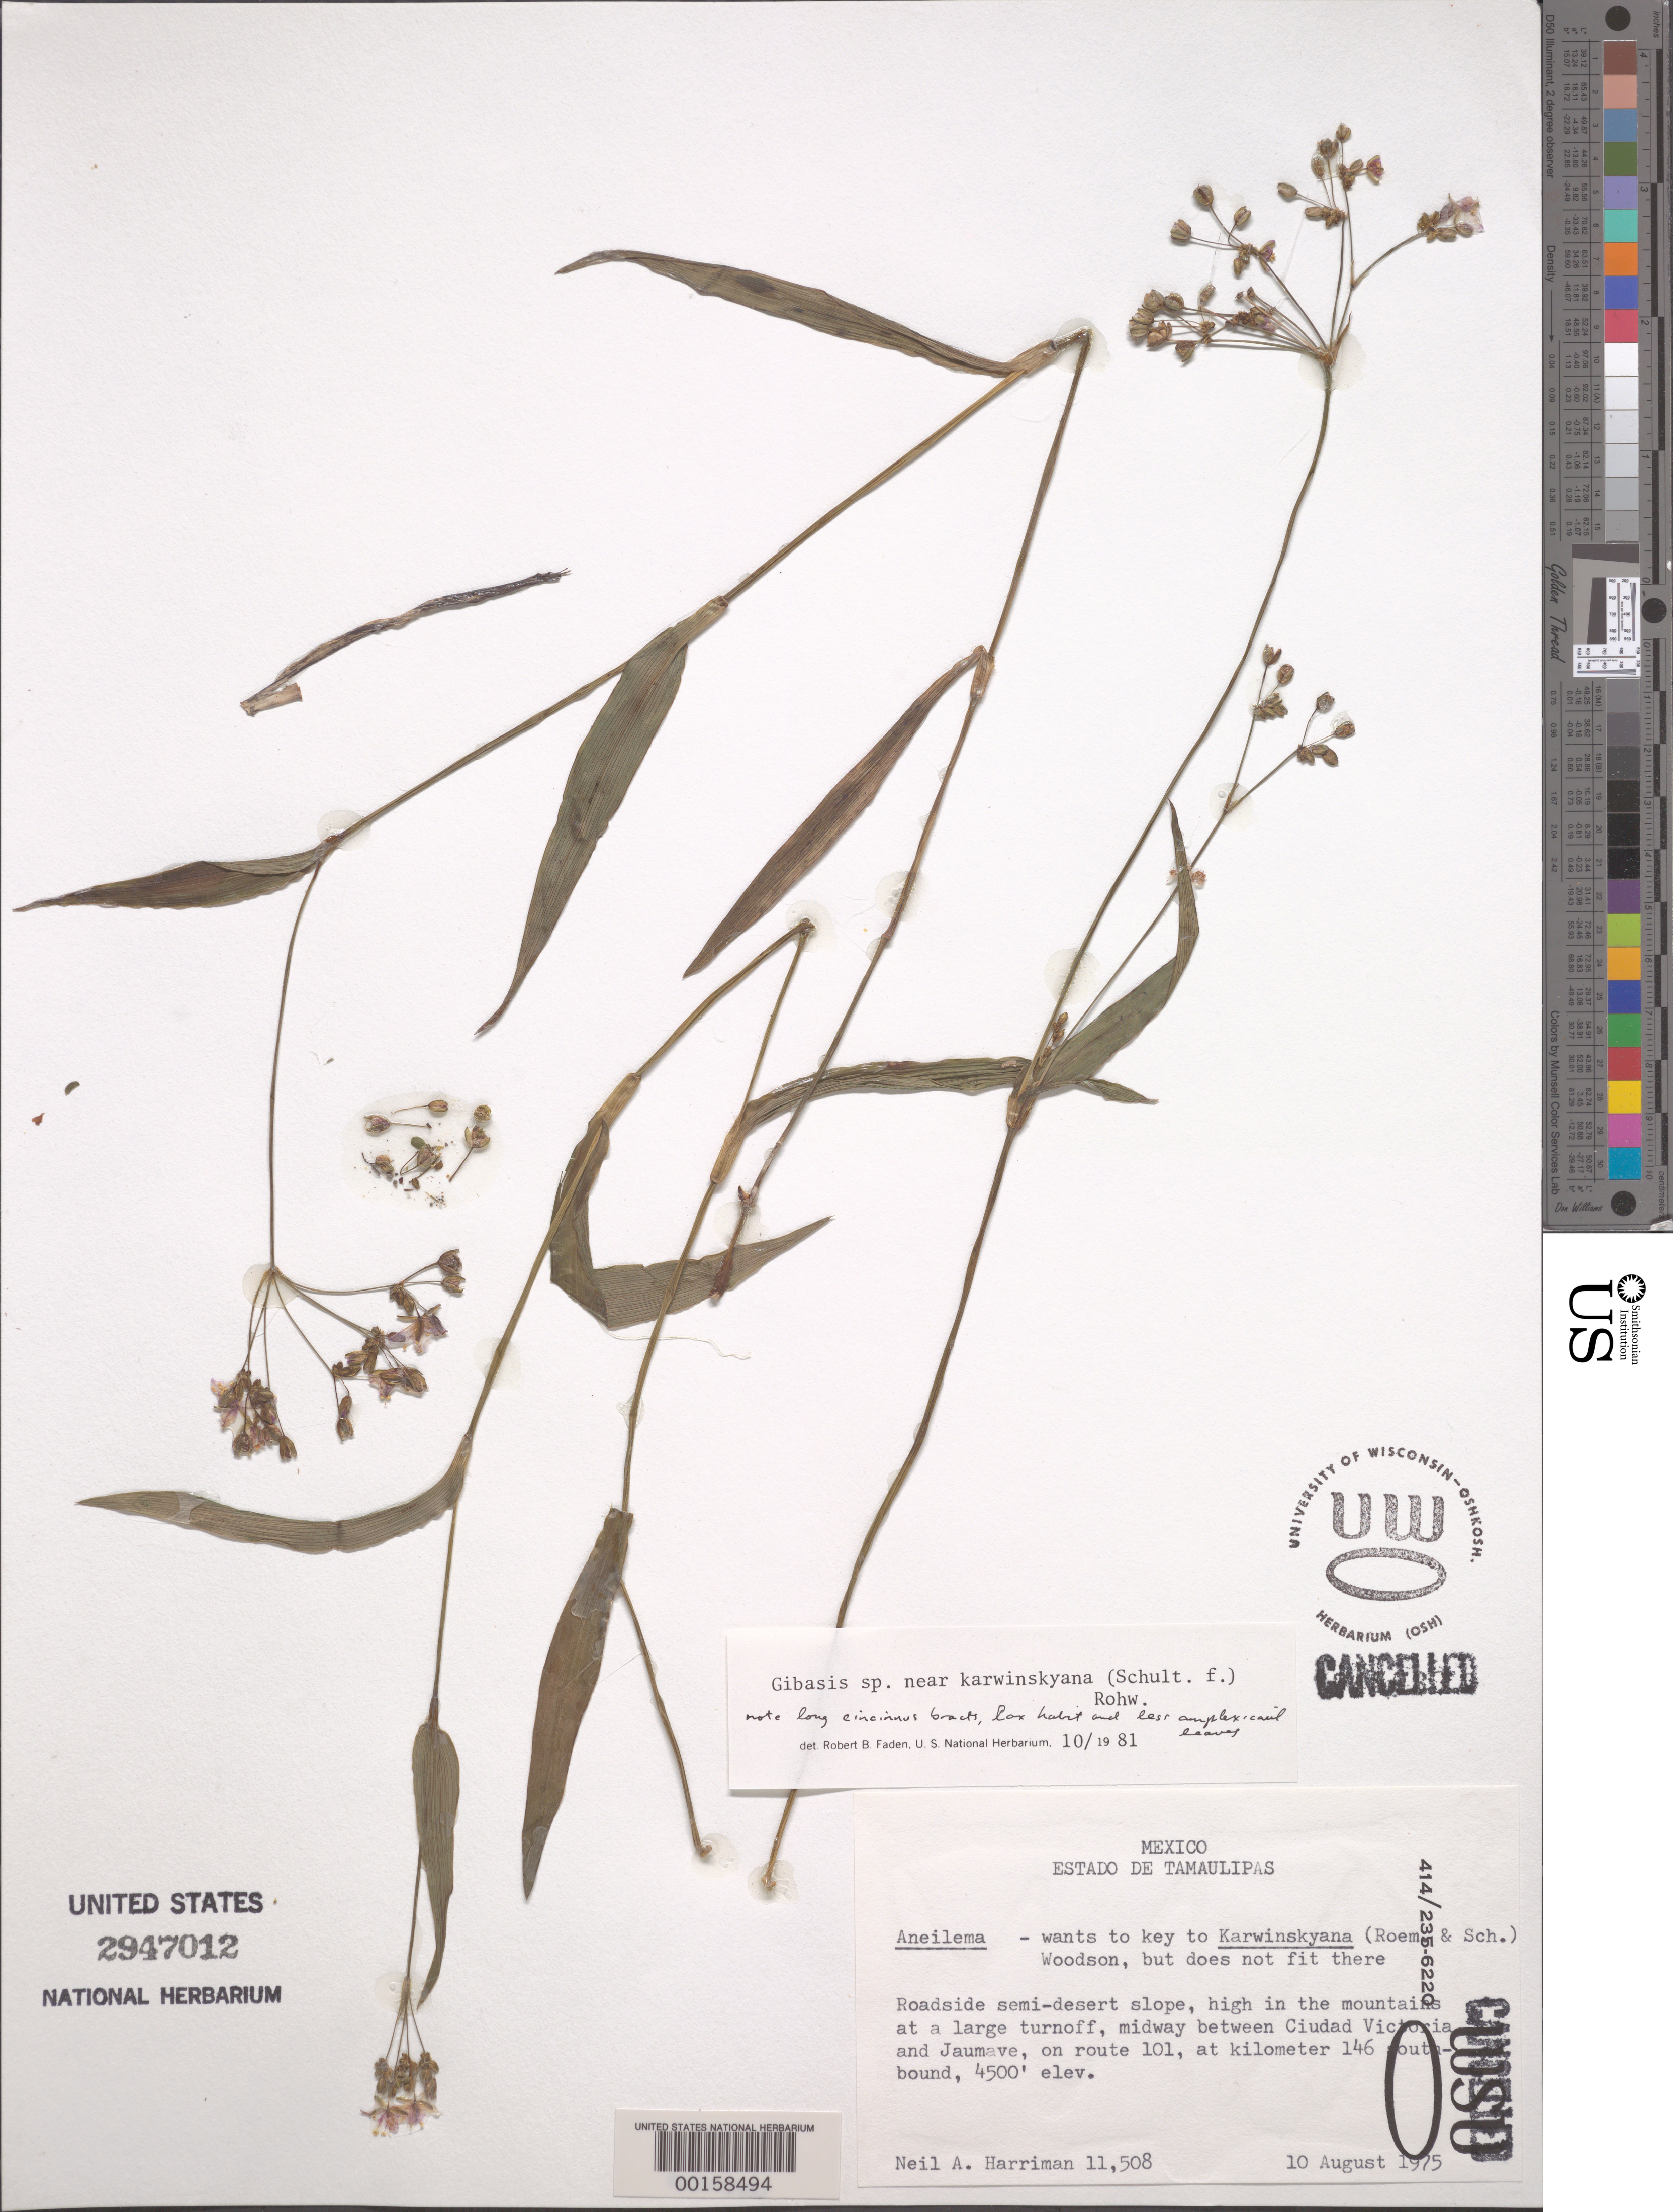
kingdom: Plantae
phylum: Tracheophyta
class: Liliopsida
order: Commelinales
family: Commelinaceae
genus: Gibasis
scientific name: Gibasis sp.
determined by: Faden, Robert B., (US), Smithsonian Institution - National Museum of Natural History (UNITED STATES)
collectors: N. A. Harriman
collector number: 11508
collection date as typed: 10 Aug 1975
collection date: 1975-08-10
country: Mexico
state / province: Tamaulipas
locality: Between ciudad Victoria and Jaumave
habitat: Roadside semi-desert slope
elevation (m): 1373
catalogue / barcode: US 2947012